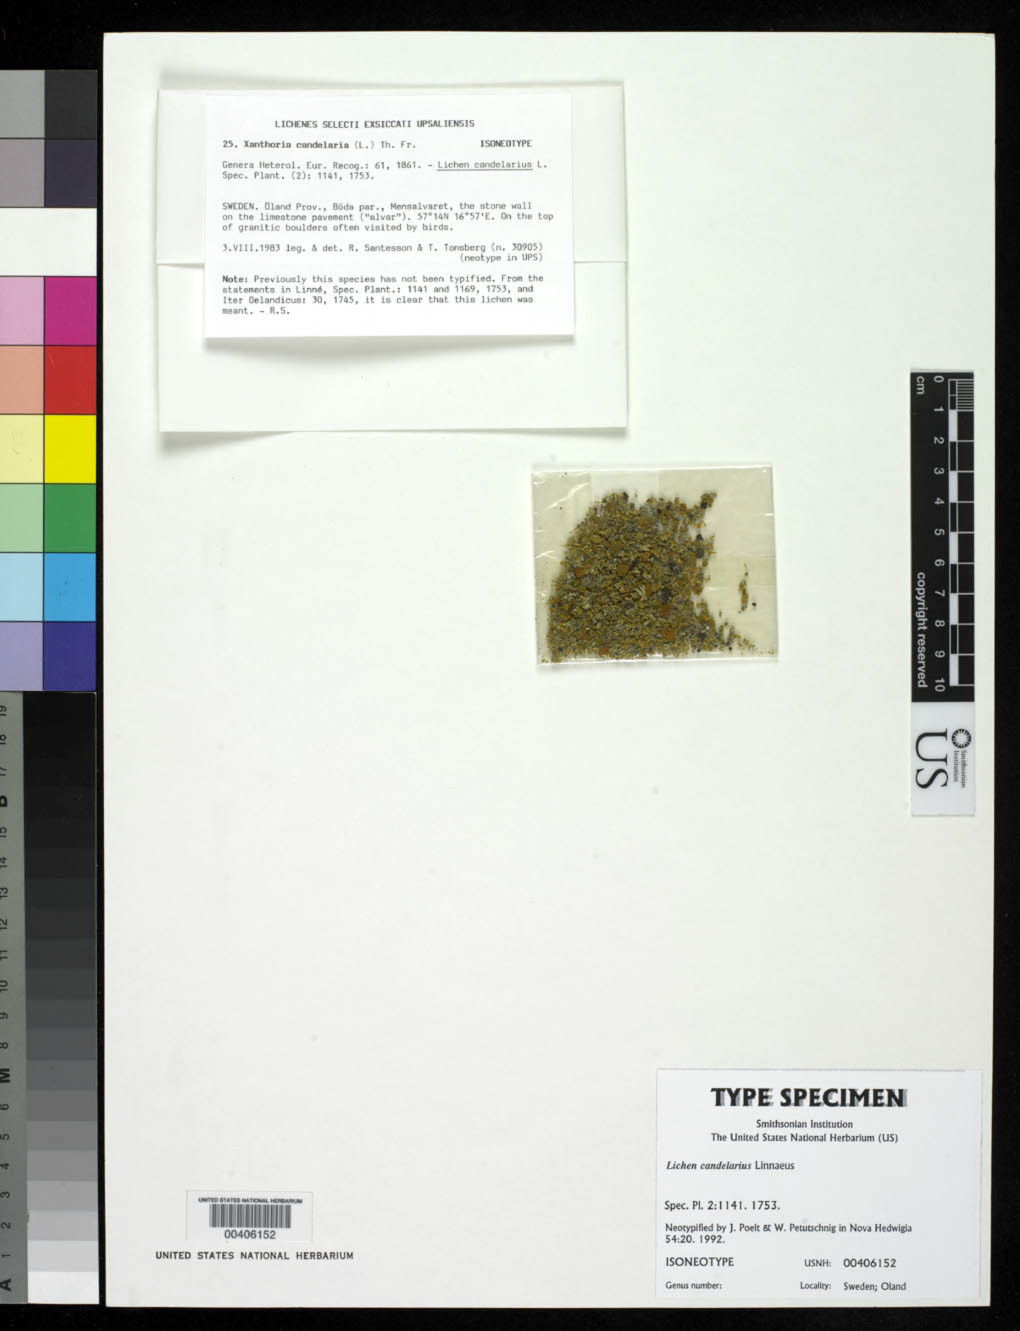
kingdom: Fungi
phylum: Ascomycota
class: Lecanoromycetes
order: Lecanorales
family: Parmeliaceae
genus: Lichen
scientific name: Lichen candelarius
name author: L.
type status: Isoneotype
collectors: R. Santesson & T. Tonsberg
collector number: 30905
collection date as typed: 03 Aug 1983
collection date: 1983-08-03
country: Sweden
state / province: Kalmar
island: Öland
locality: Boda Par., Mensalvaret.